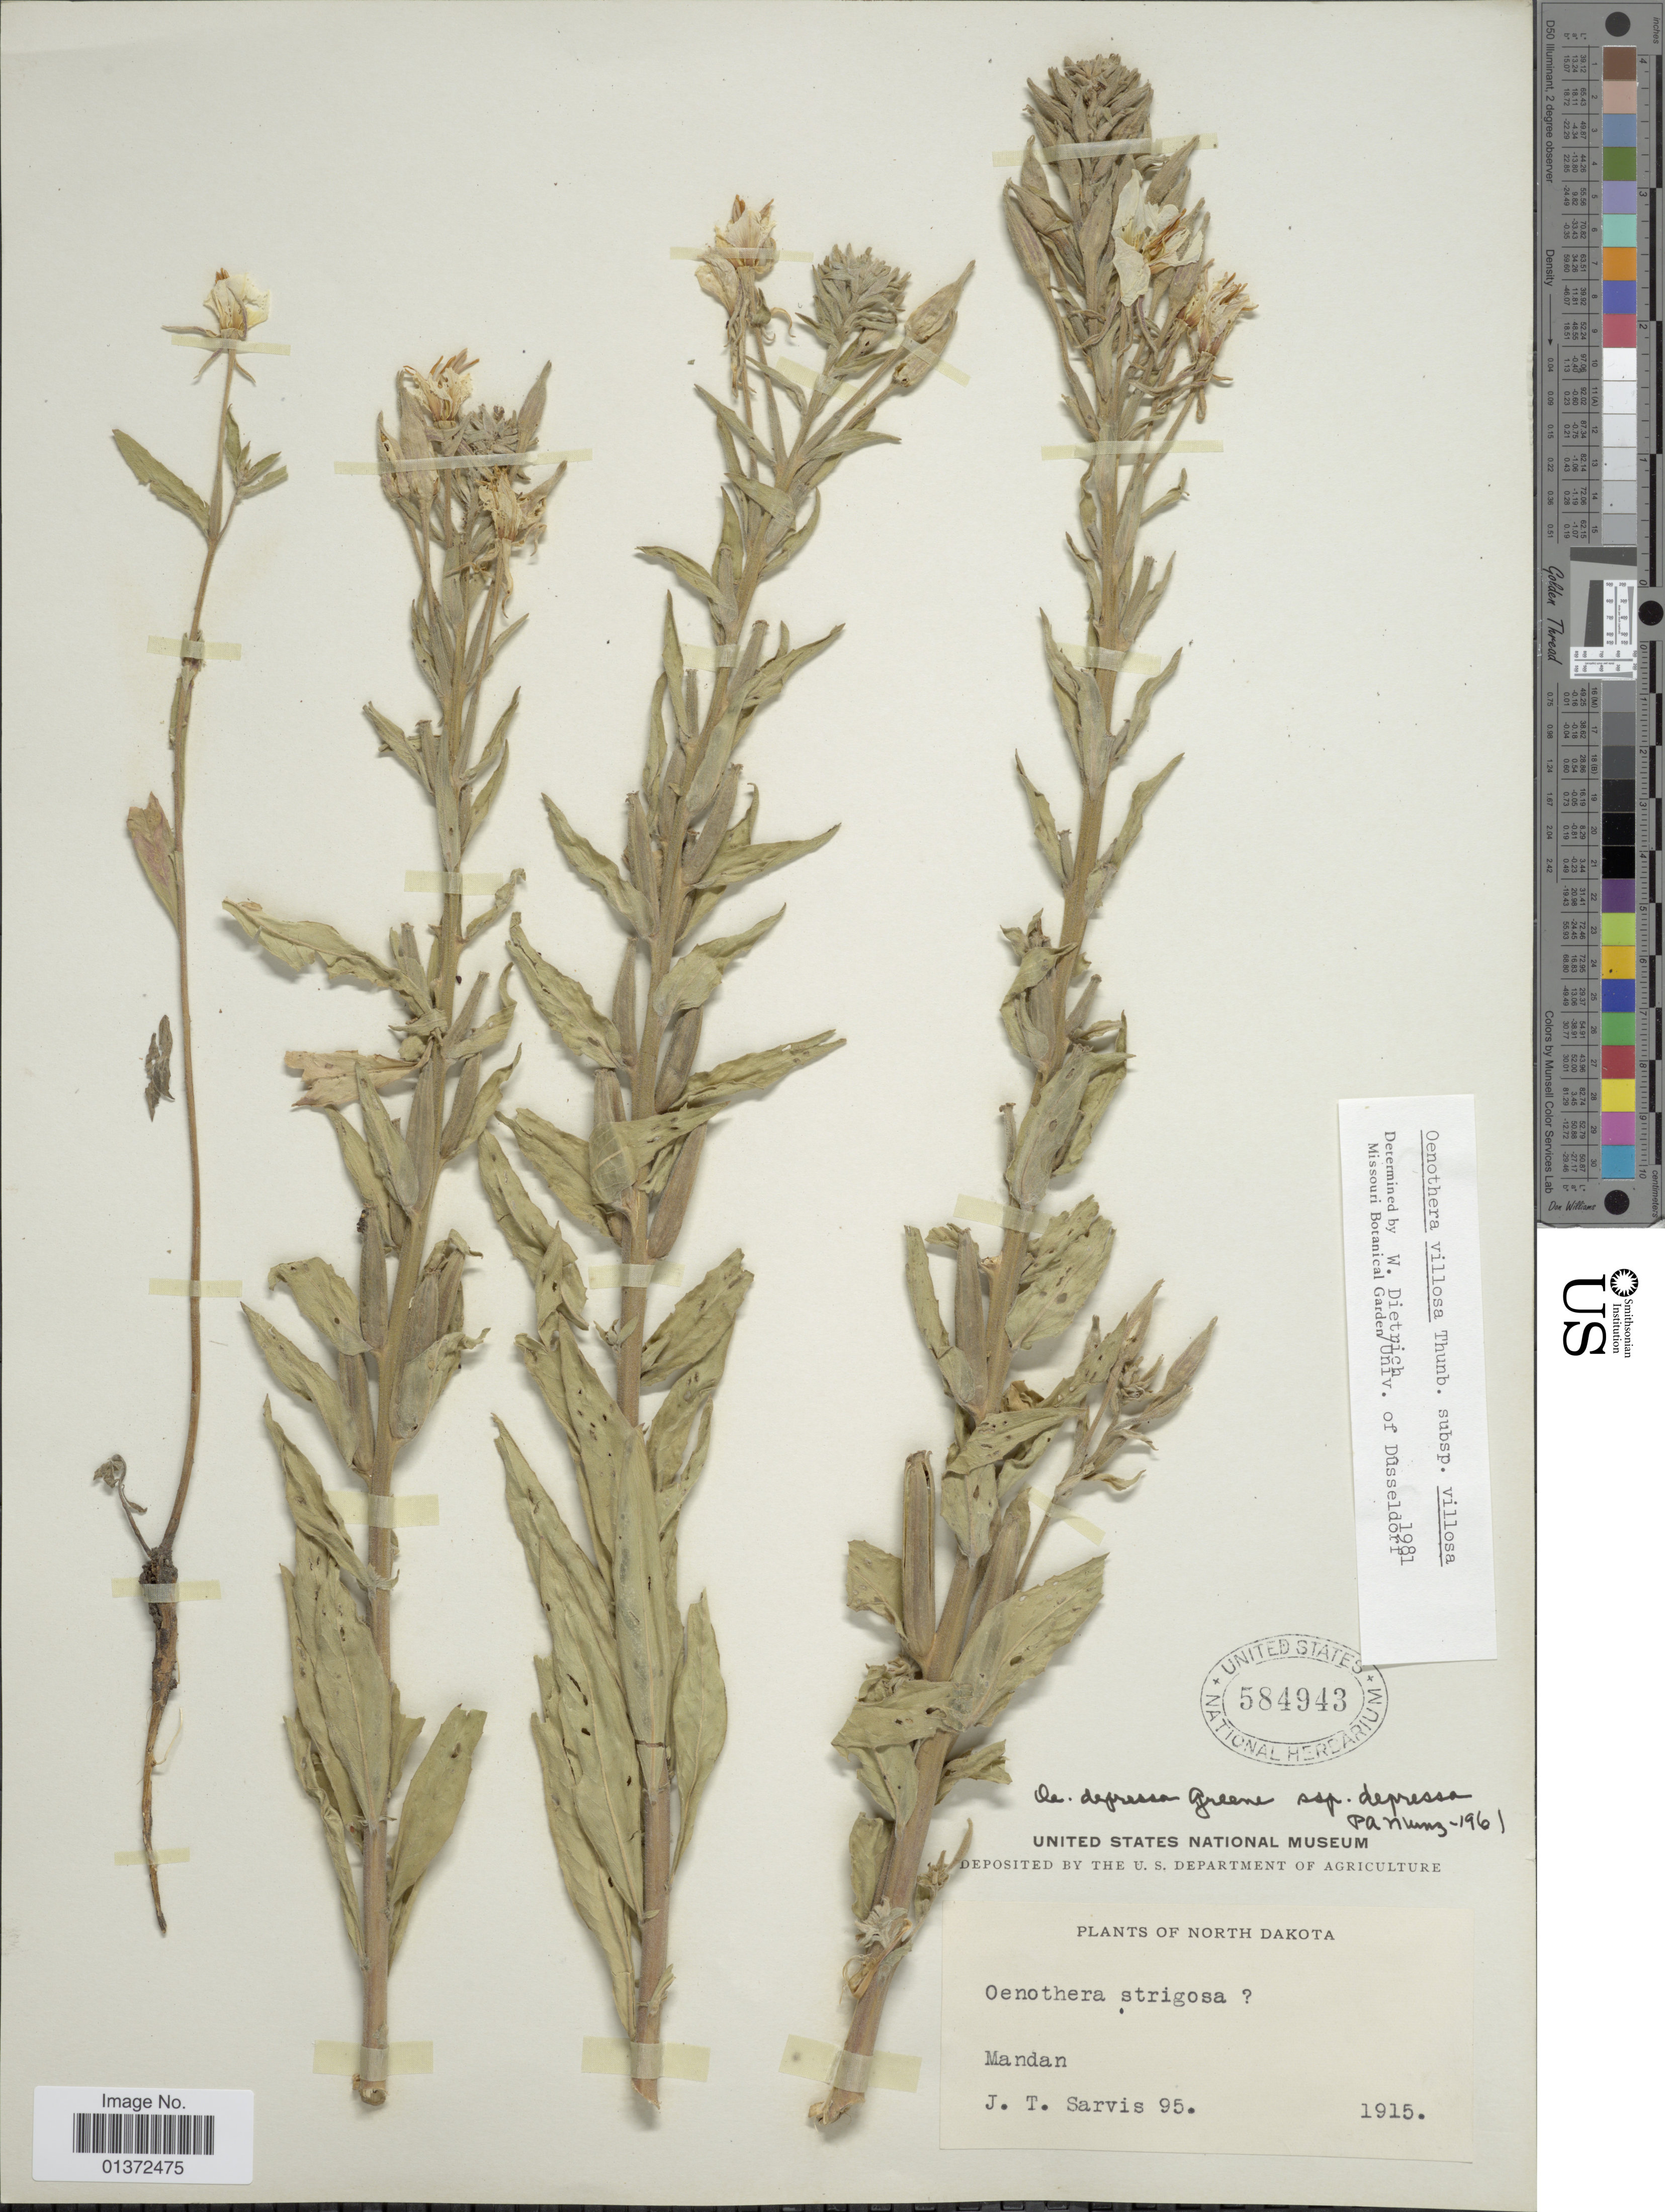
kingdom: Plantae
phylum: Tracheophyta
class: Magnoliopsida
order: Myrtales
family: Onagraceae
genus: Oenothera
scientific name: Oenothera villosa subsp. villosa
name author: Thunb.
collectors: J. Sarvis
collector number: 95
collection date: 1915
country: United States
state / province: North Dakota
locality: Mandan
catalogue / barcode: US 584943